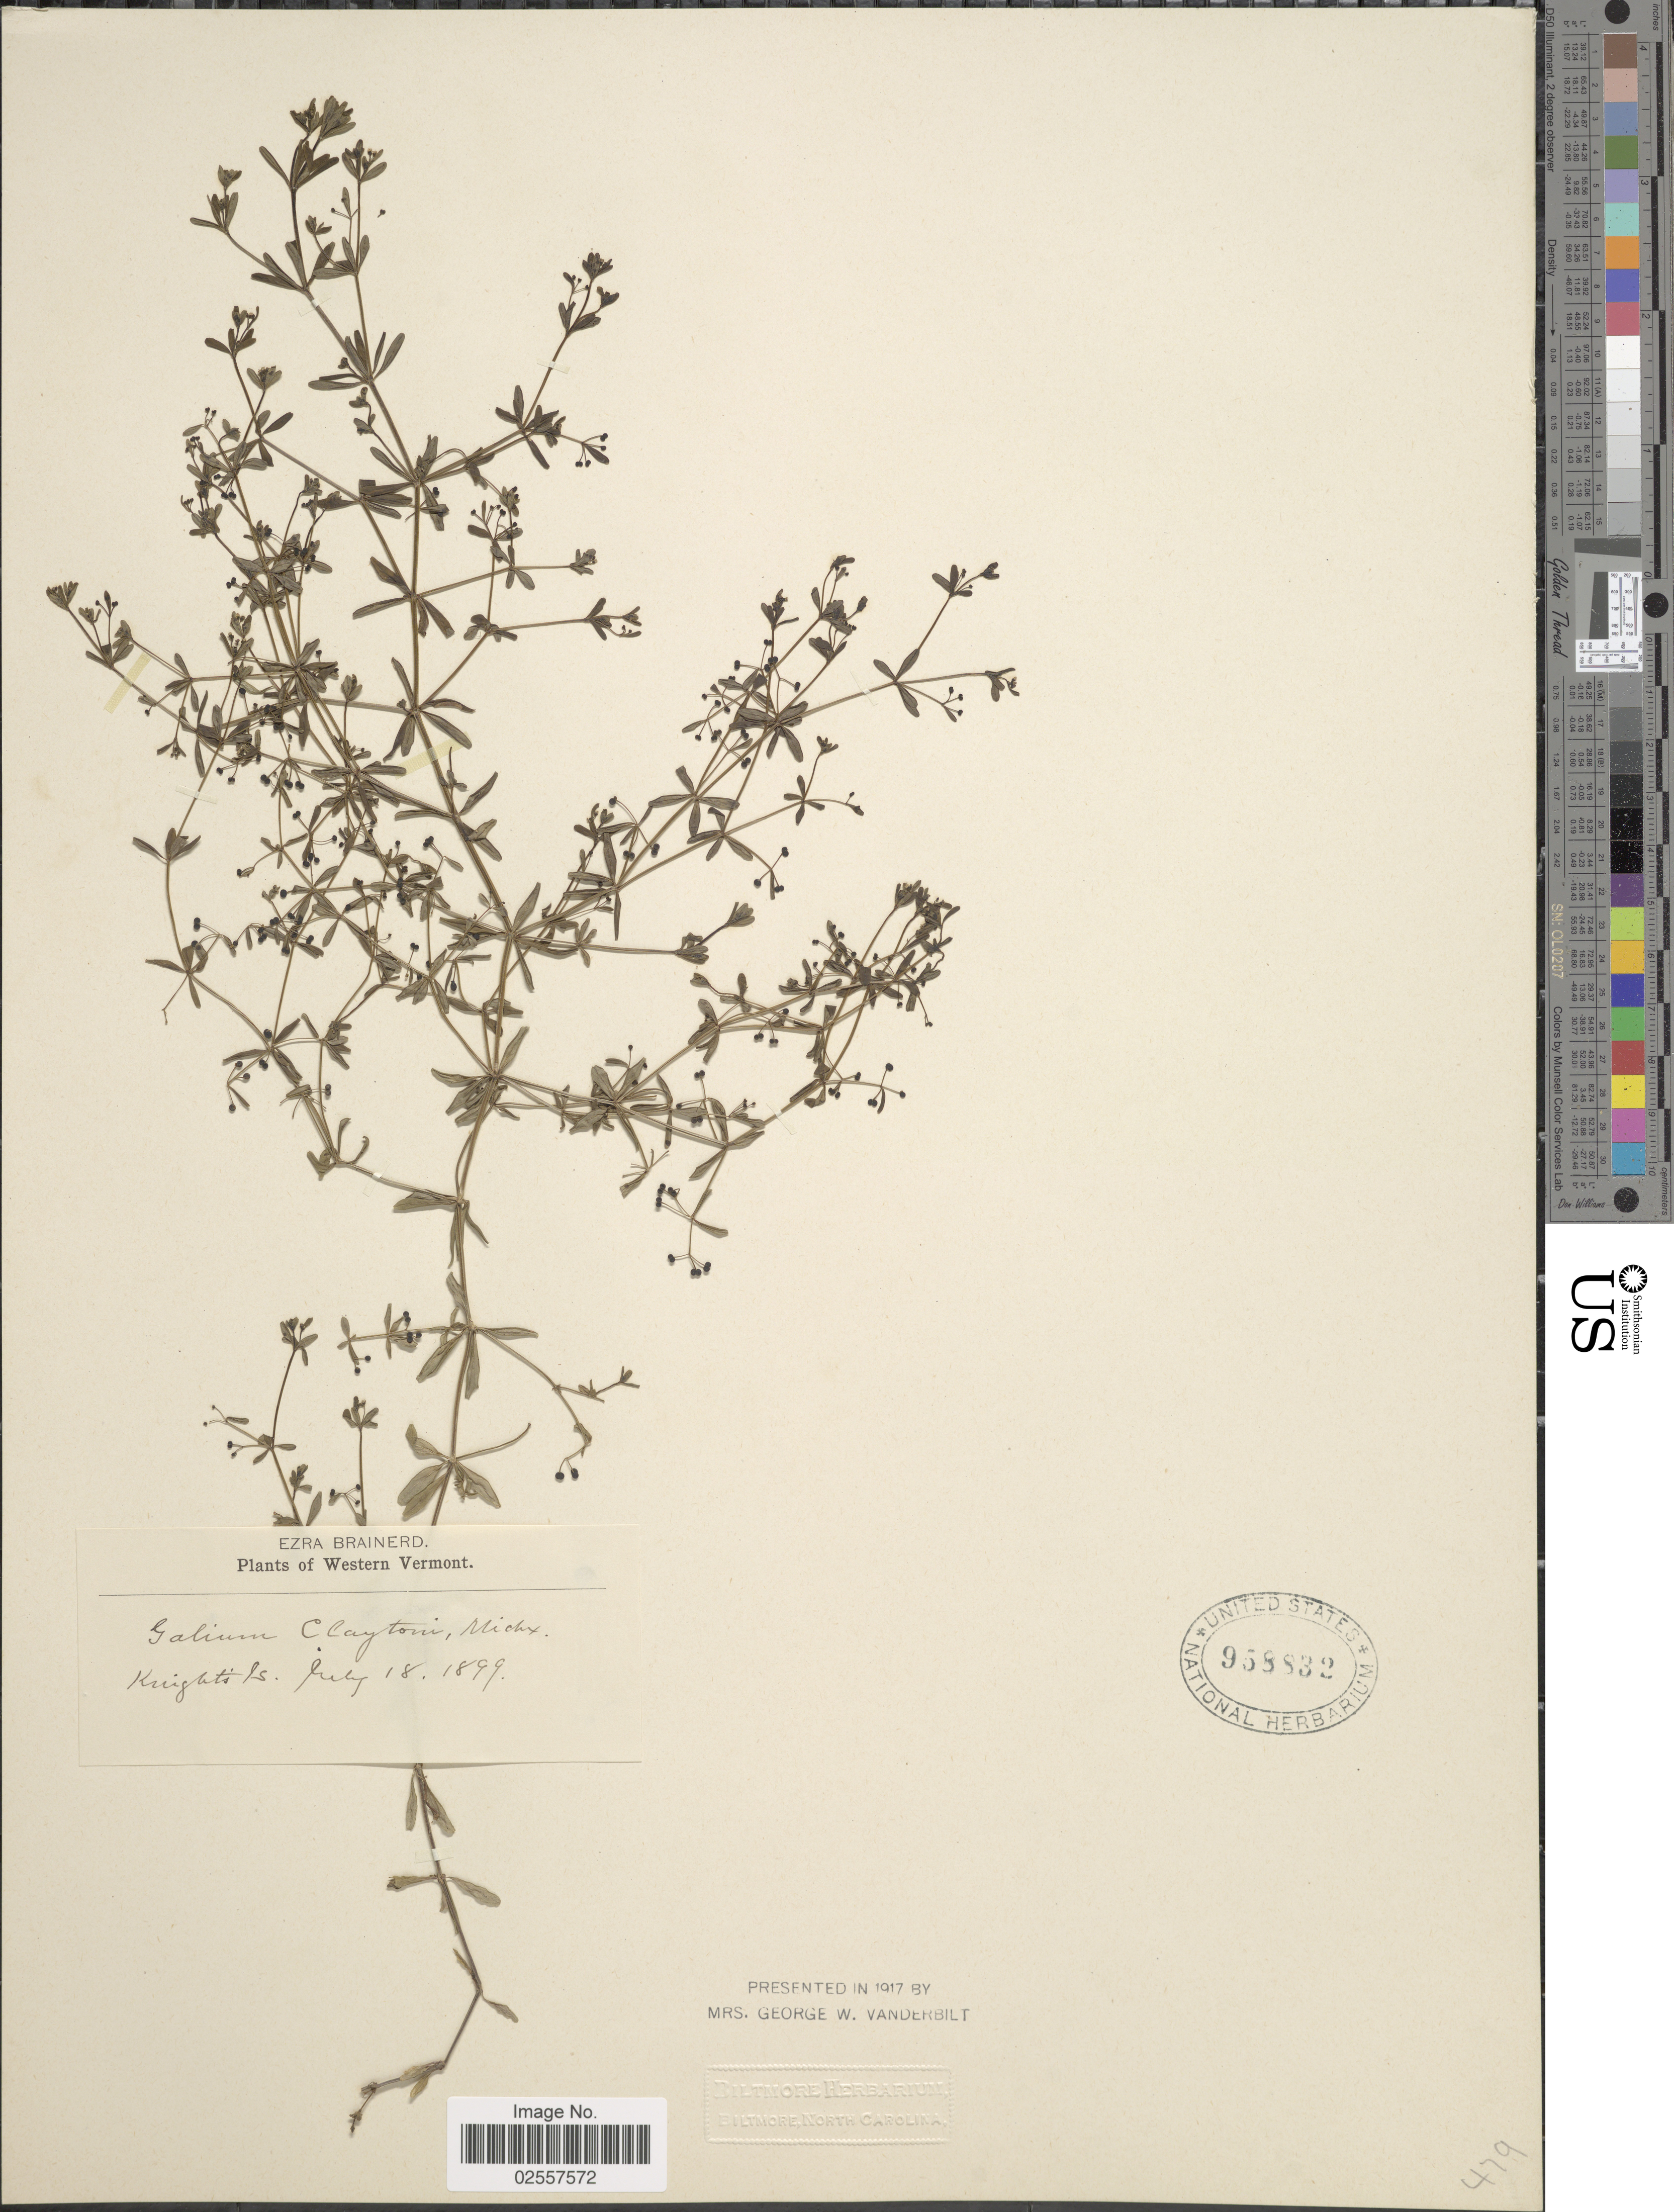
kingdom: Plantae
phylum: Tracheophyta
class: Magnoliopsida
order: Gentianales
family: Rubiaceae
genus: Galium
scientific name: Galium claytoni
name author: Michx.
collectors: E. Brainerd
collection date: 1899-07-18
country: United States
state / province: Vermont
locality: Western Vermont, Knight's Is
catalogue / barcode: US 958832